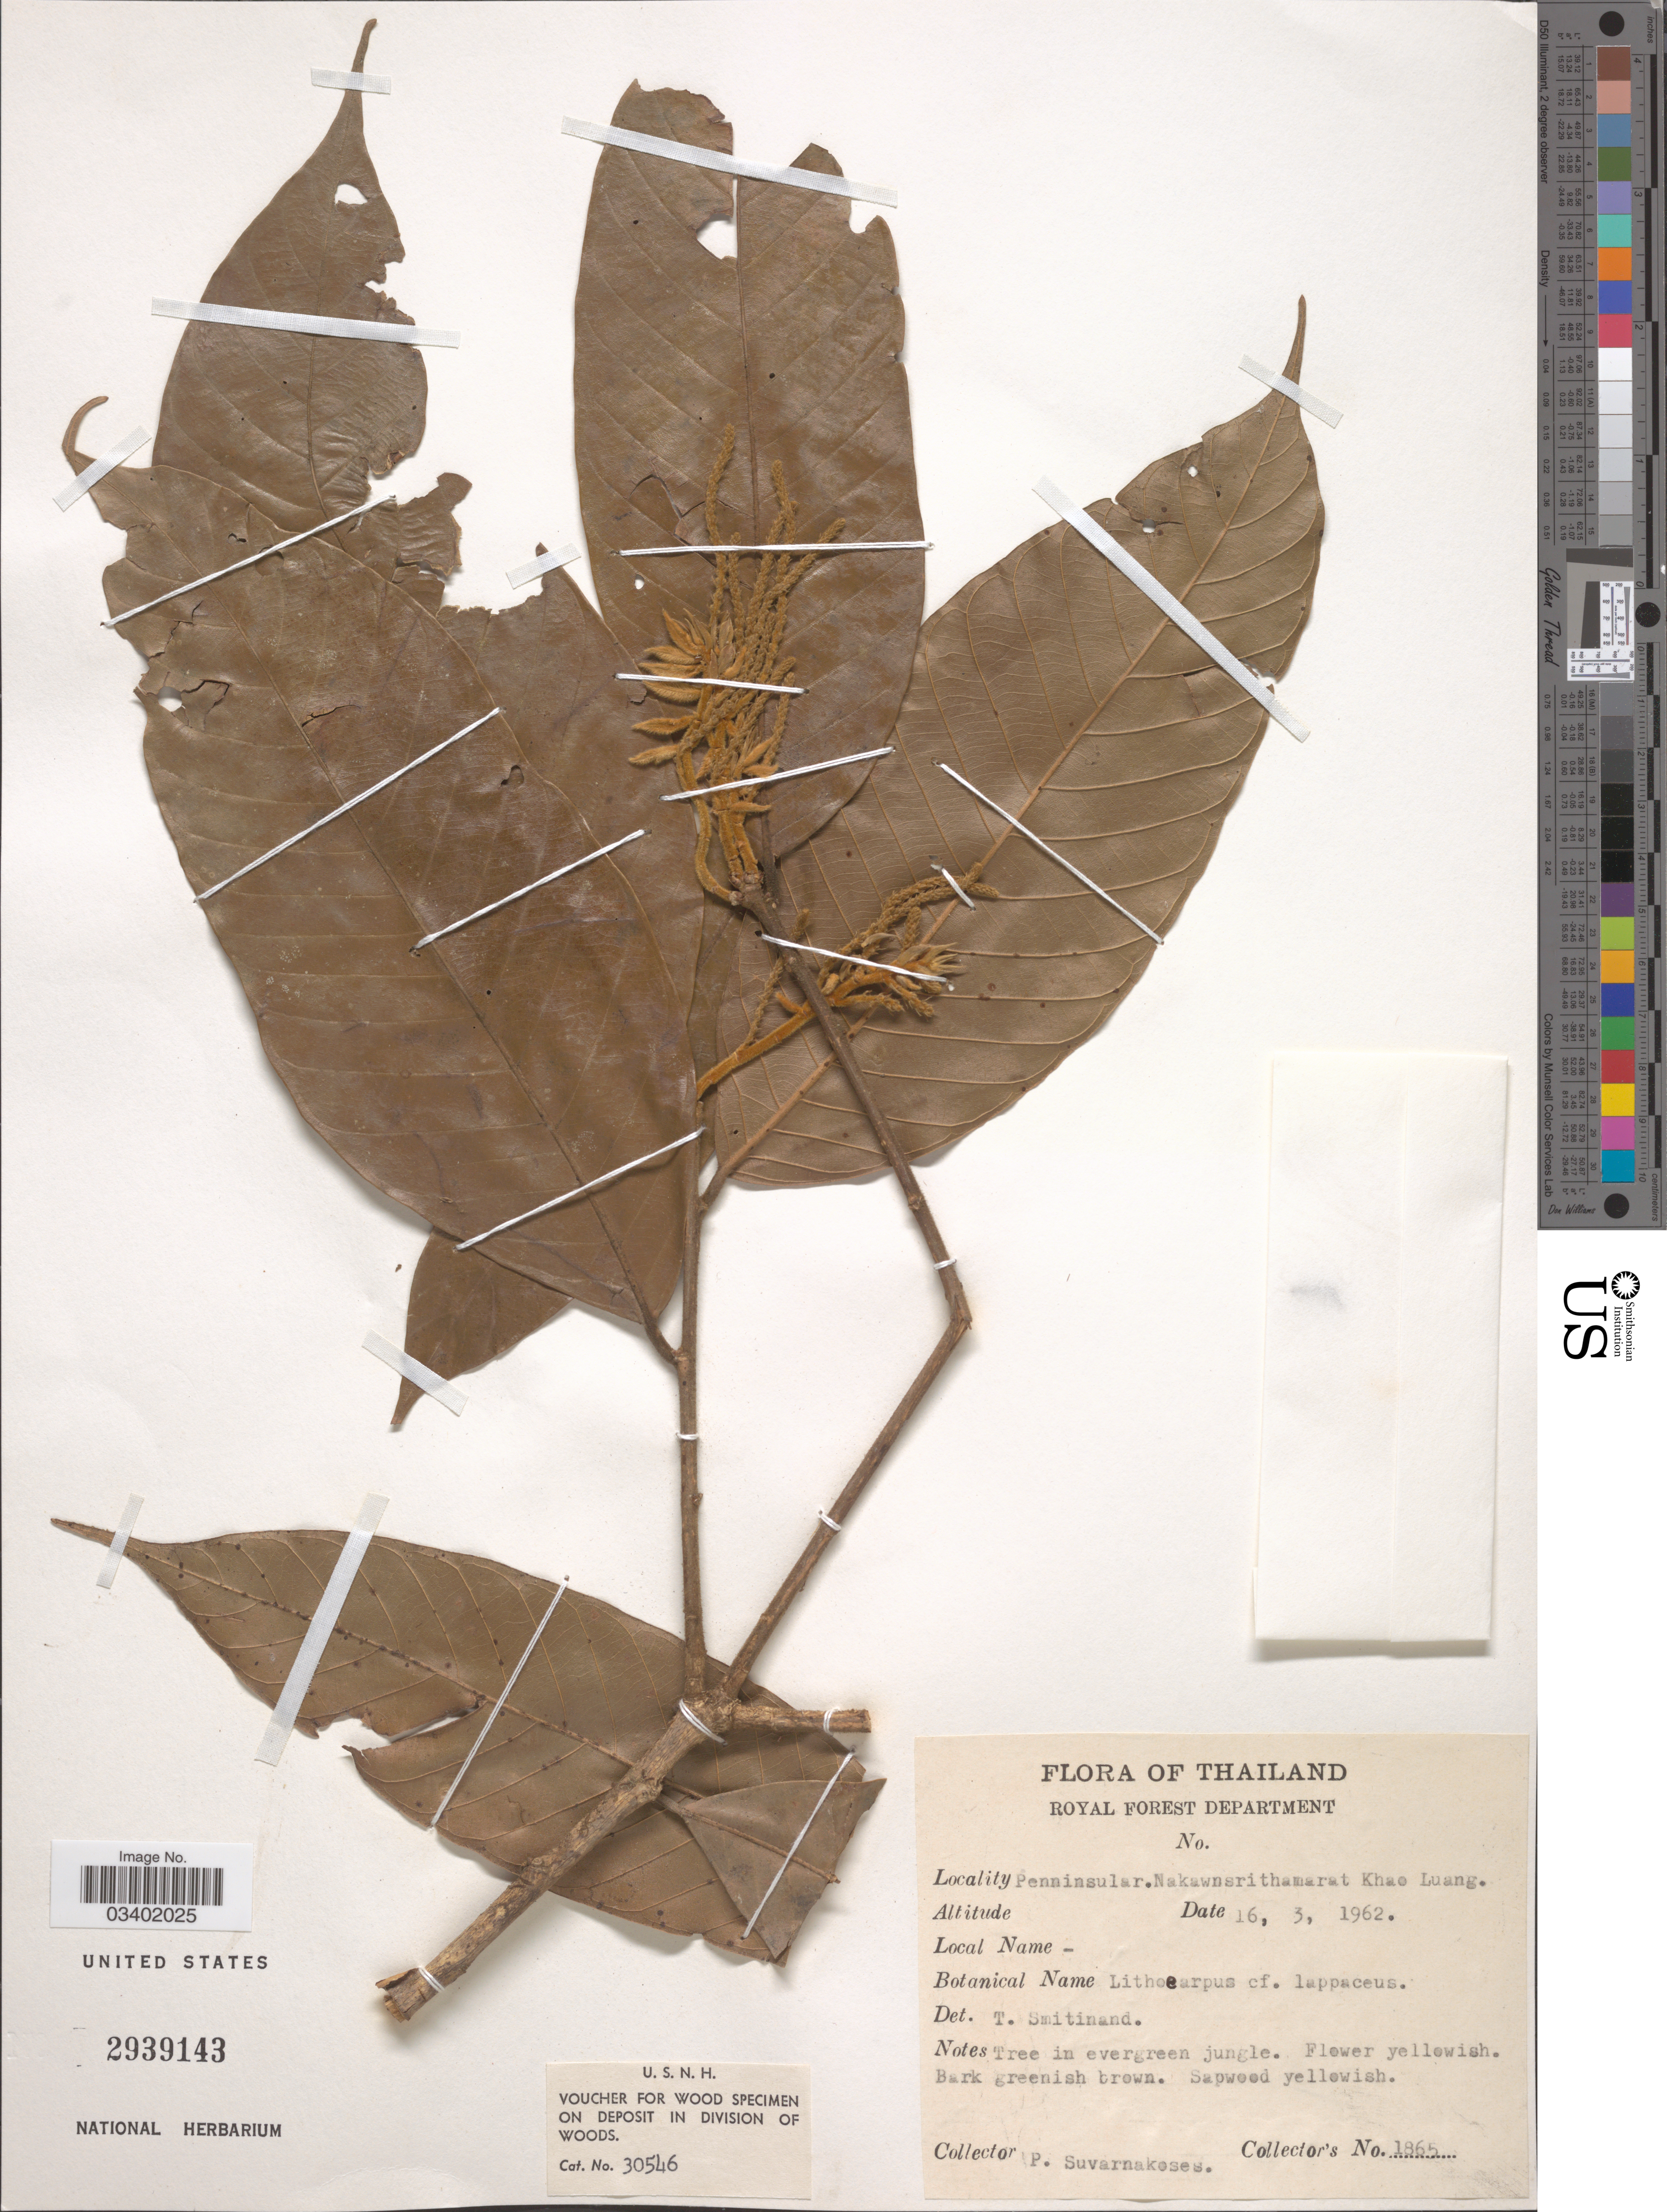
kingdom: Plantae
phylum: Tracheophyta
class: Magnoliopsida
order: Fagales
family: Fagaceae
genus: Lithocarpus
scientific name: Lithocarpus lappaceus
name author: (Roxb.) Rehder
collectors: P. Suvarnakoses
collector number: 1865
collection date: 1962-03-16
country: Thailand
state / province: Nakhon Si Thammarat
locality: Penninsular. Nakawnsrithamarat Khao Luang.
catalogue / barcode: US 2939143